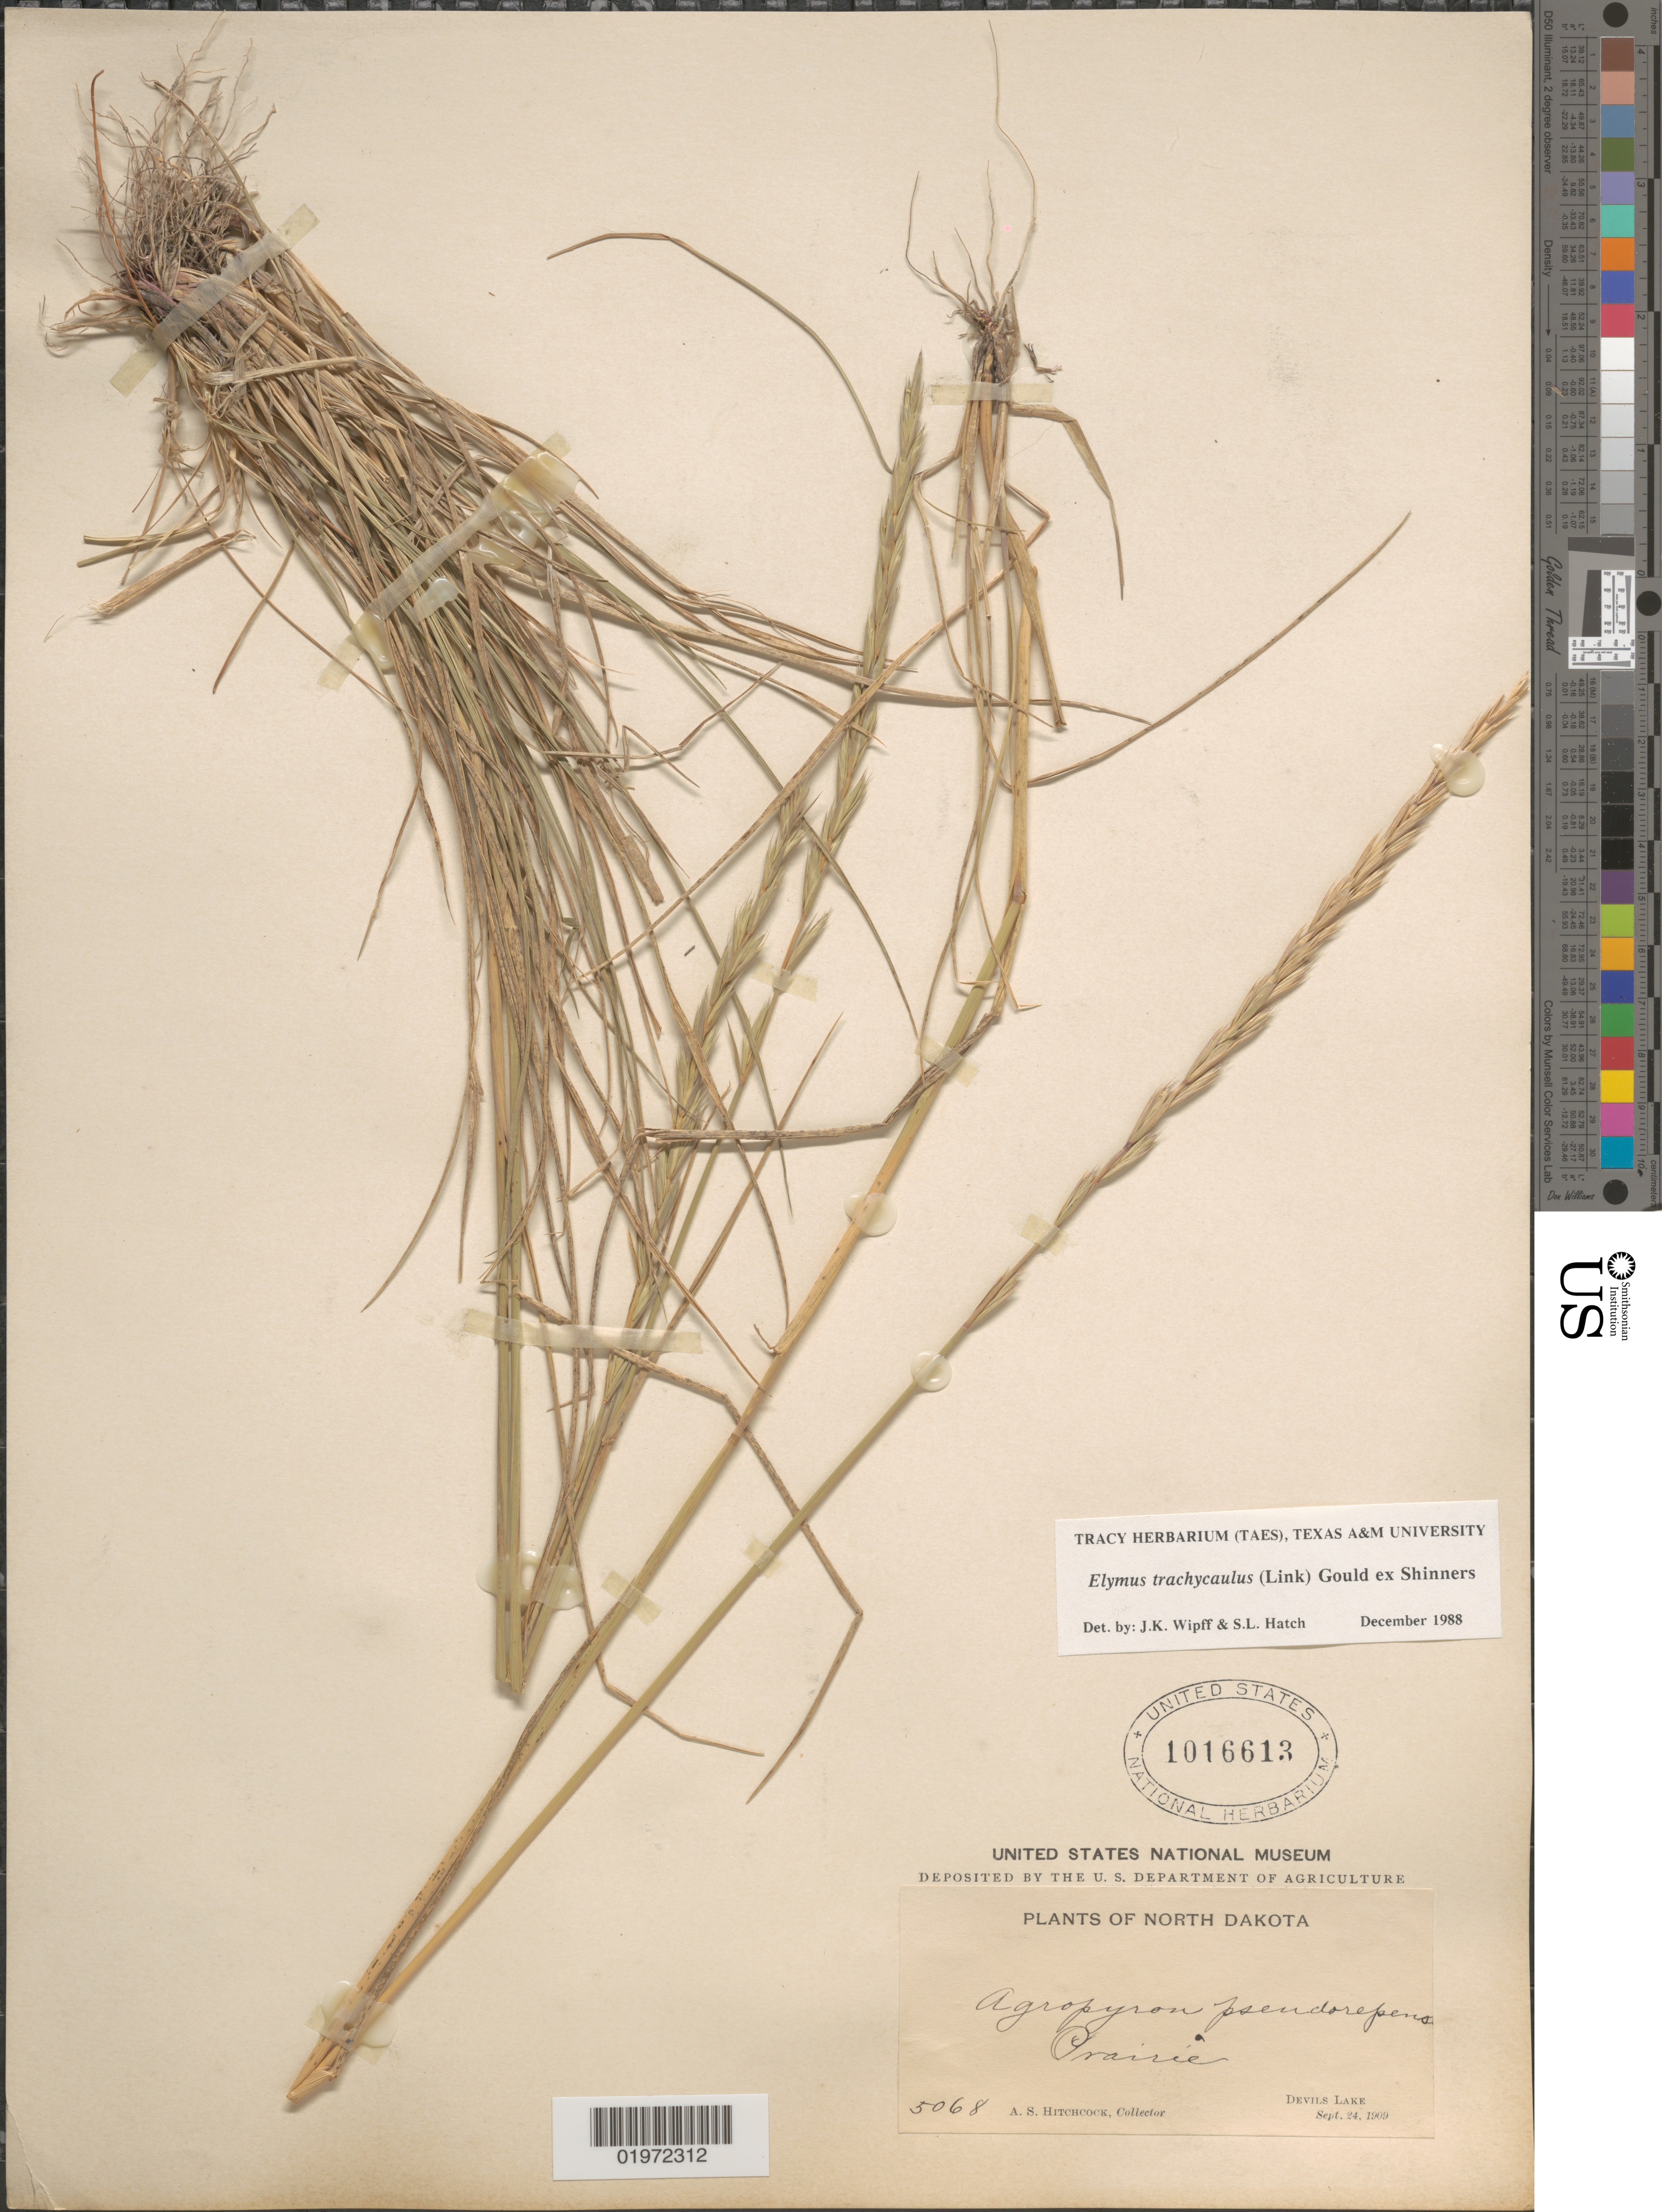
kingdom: Plantae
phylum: Tracheophyta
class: Liliopsida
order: Poales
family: Poaceae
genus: Elymus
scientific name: Elymus trachycaulus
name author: (Link) Gould ex Shinners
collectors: A. S. Hitchcock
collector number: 5068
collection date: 1909-09-24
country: United States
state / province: North Dakota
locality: Prairie. Devils Lake.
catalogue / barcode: US 1016613